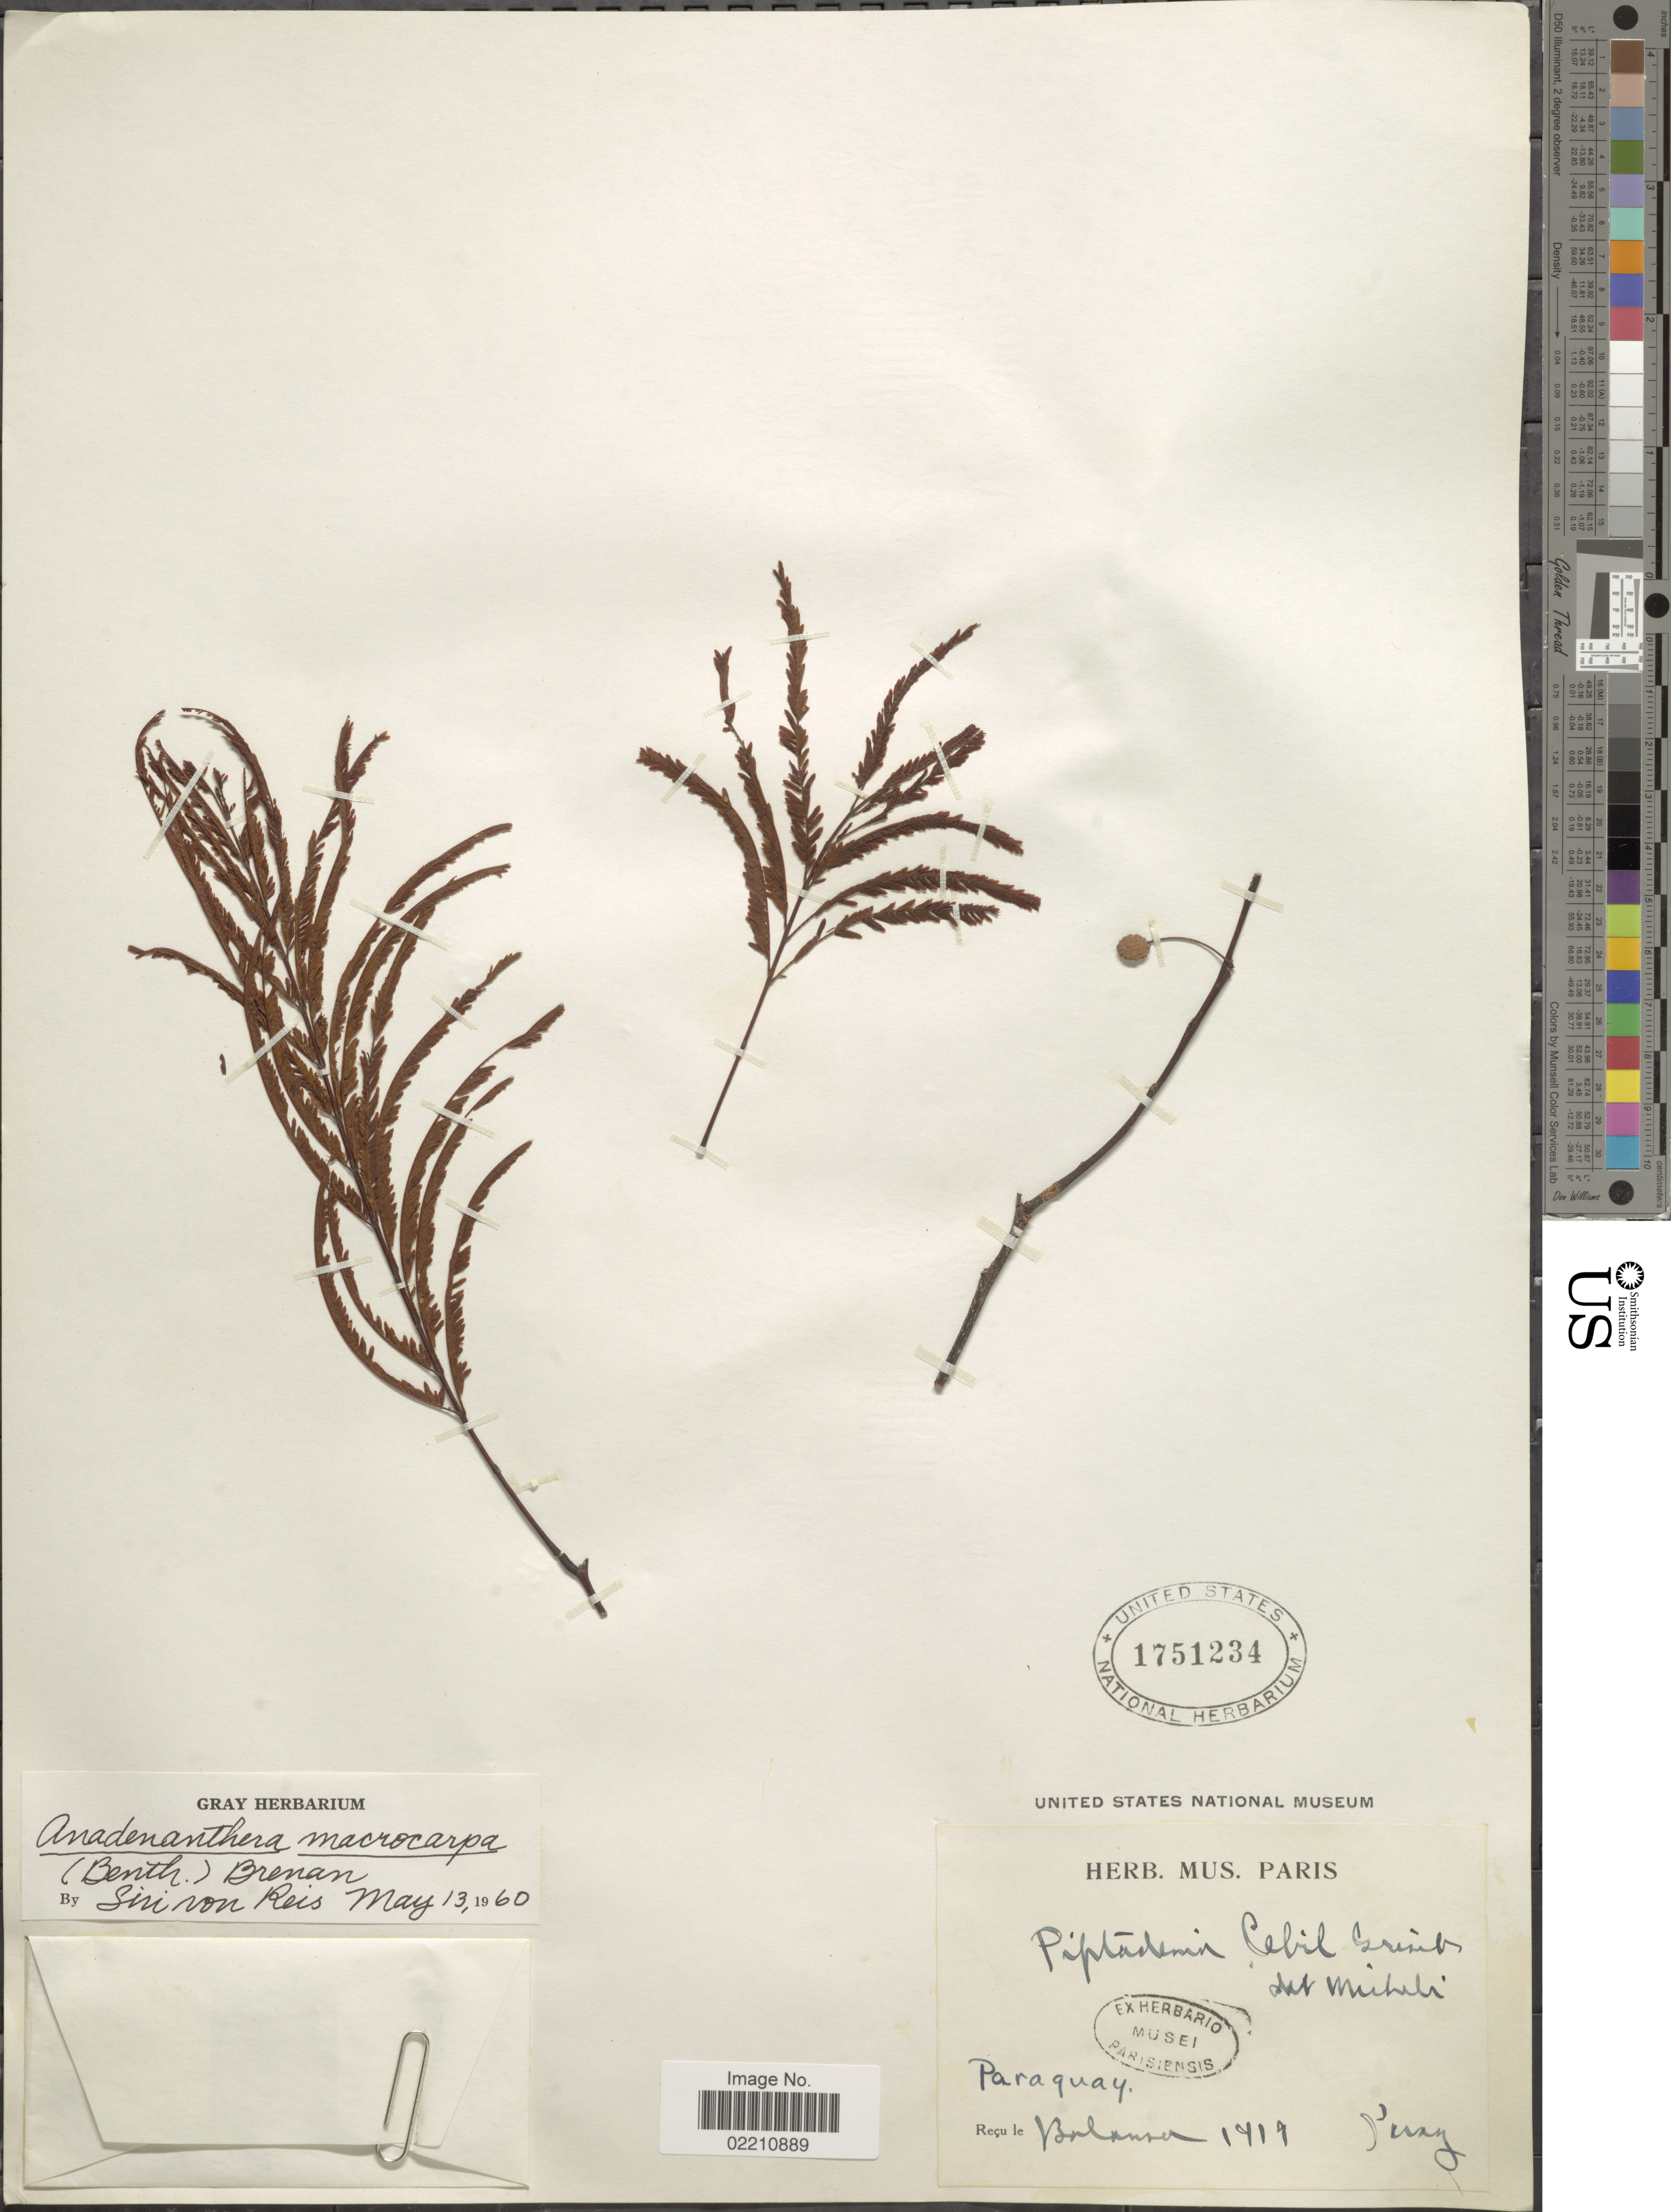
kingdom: Plantae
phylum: Tracheophyta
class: Magnoliopsida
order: Fabales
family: Fabaceae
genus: Anadenanthera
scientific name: Anadenanthera macrocarpa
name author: (Benth.) Brenan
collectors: -. Balansa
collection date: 1919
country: Paraguay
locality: Perzy [interpreted]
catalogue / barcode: US 1751234